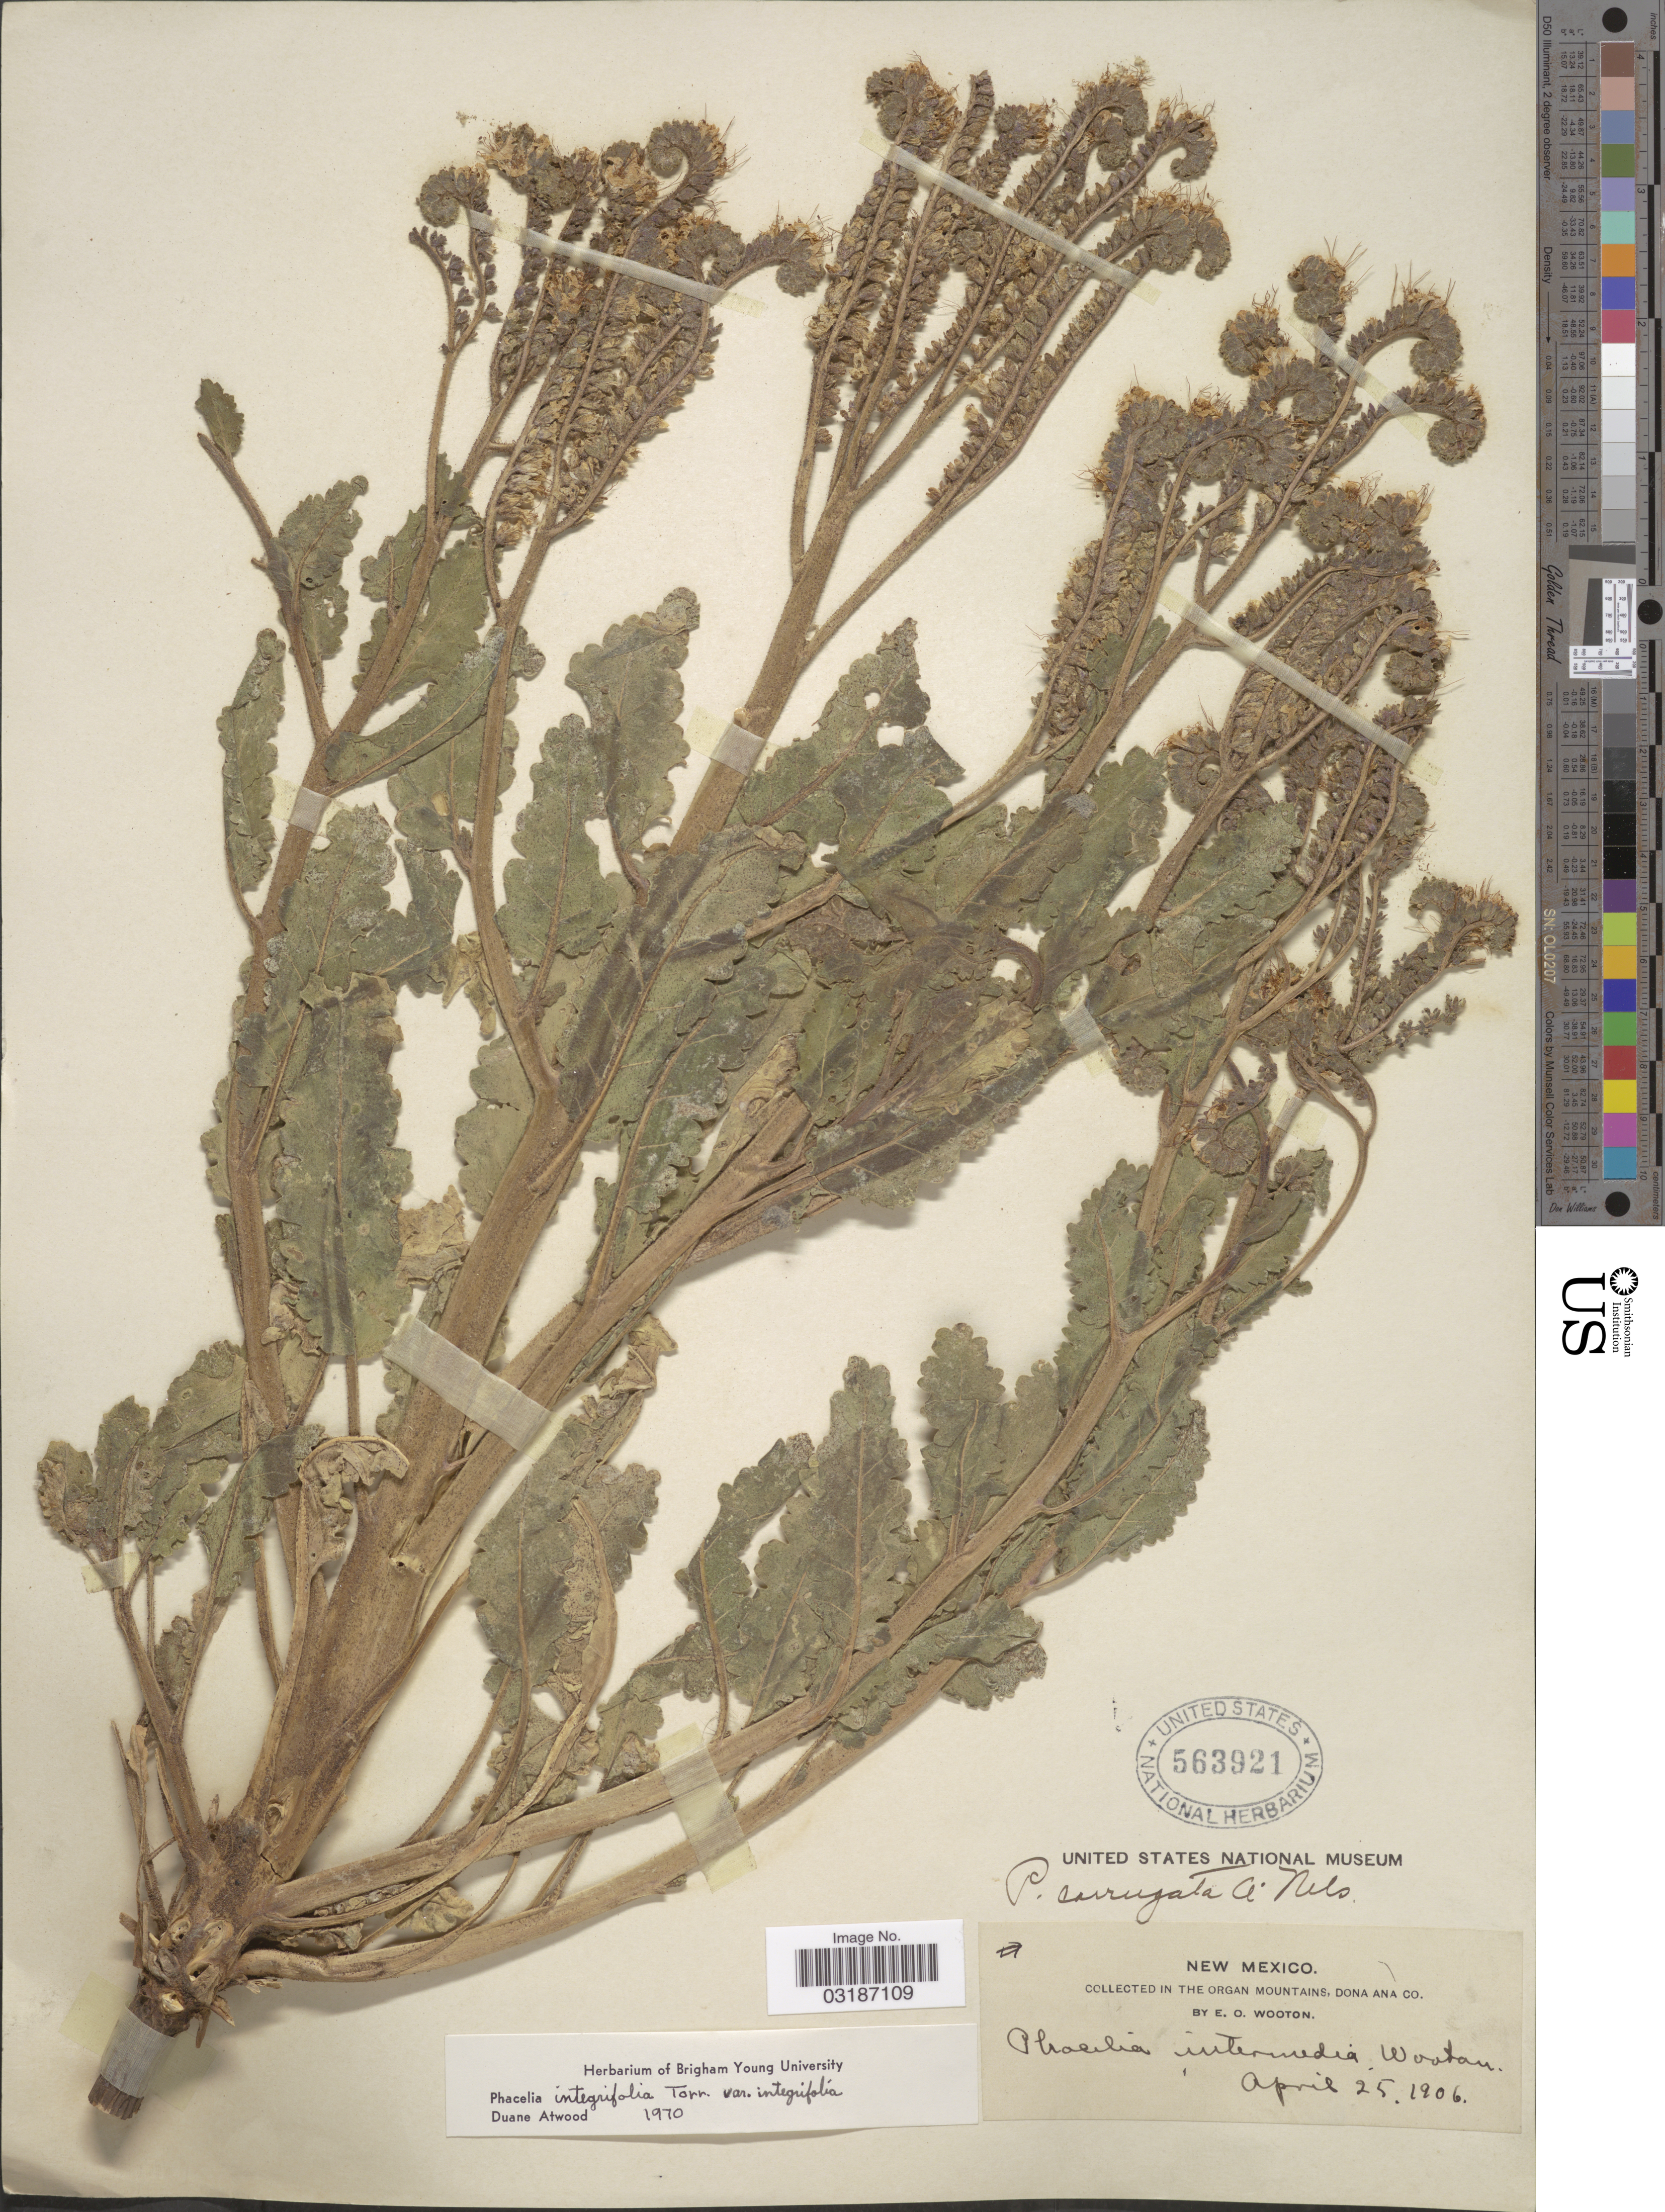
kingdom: Plantae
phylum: Tracheophyta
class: Magnoliopsida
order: Boraginales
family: Hydrophyllaceae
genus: Phacelia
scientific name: Phacelia integrifolia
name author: Torr.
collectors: E. O. Wooton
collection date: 1906-04-25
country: United States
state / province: New Mexico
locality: In the Organ Mountains, Dona Ana Co.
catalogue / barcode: US 563921